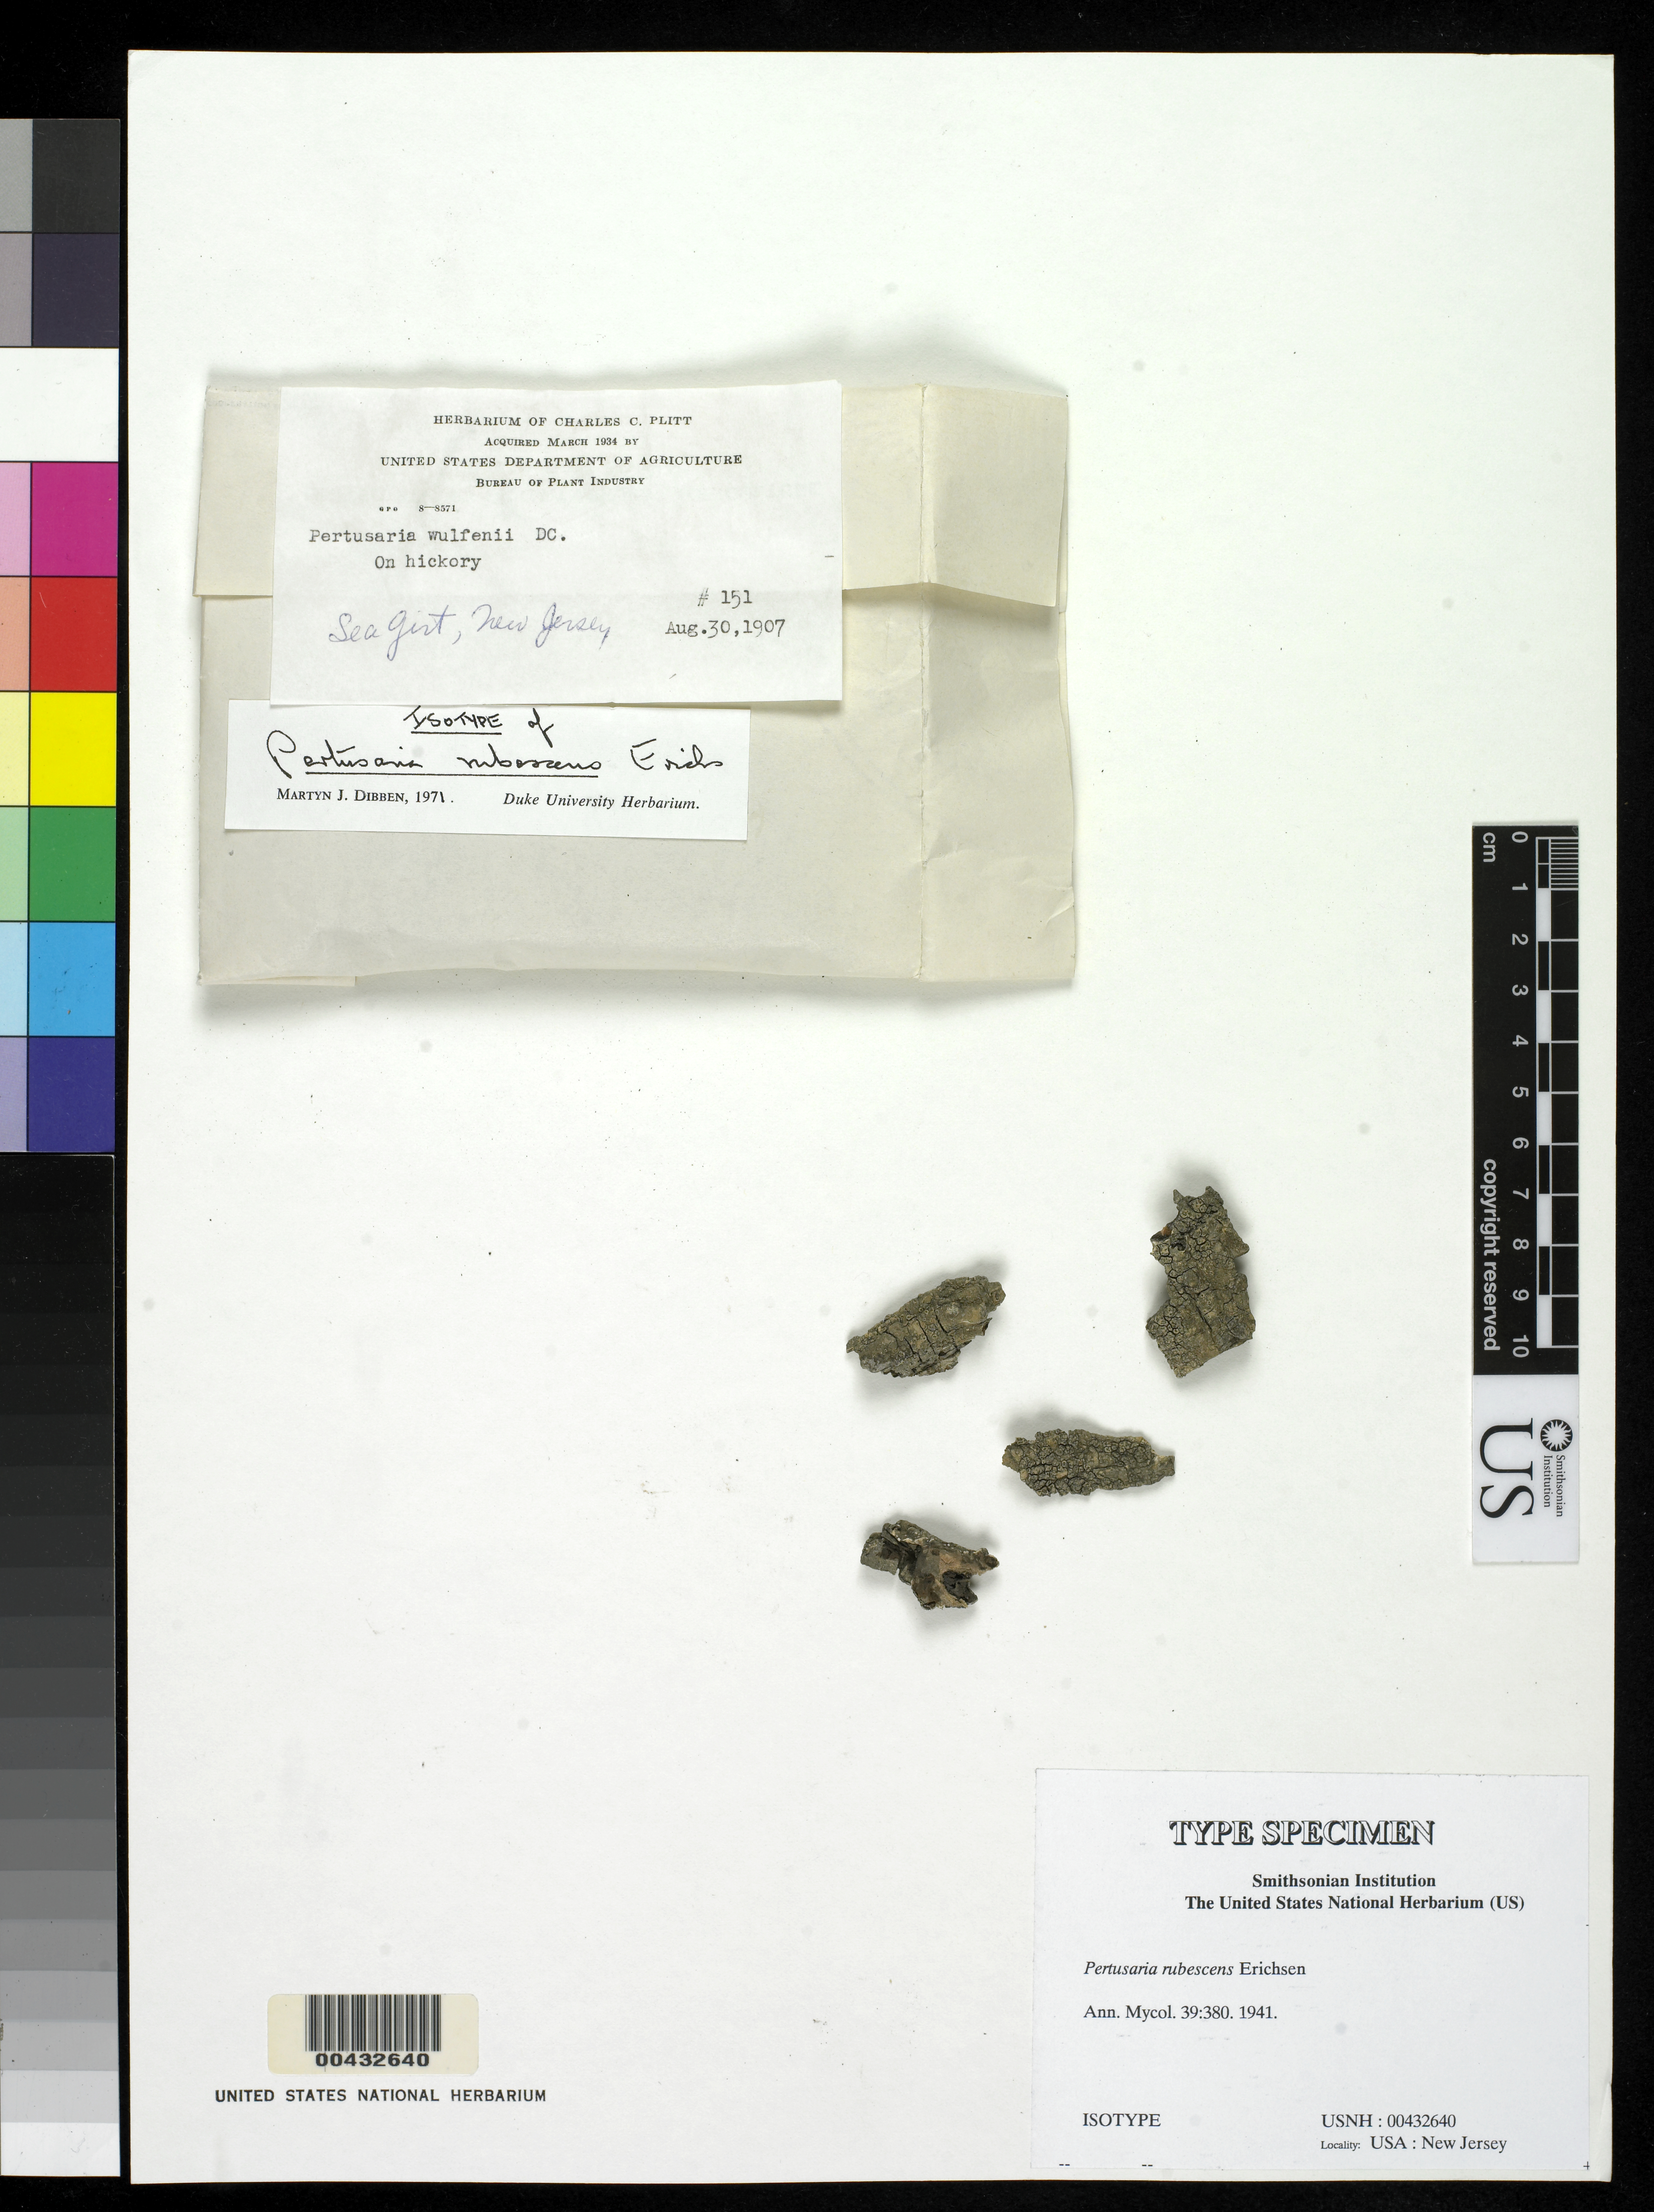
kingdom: Fungi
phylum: Ascomycota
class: Lecanoromycetes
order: Pertusariales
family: Pertusariaceae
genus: Pertusaria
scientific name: Pertusaria rubescens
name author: Erichsen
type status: Isotype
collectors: C. Plitt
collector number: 151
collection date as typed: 30 Aug 1907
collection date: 1907-08-30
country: United States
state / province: New Jersey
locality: Sea Girt.